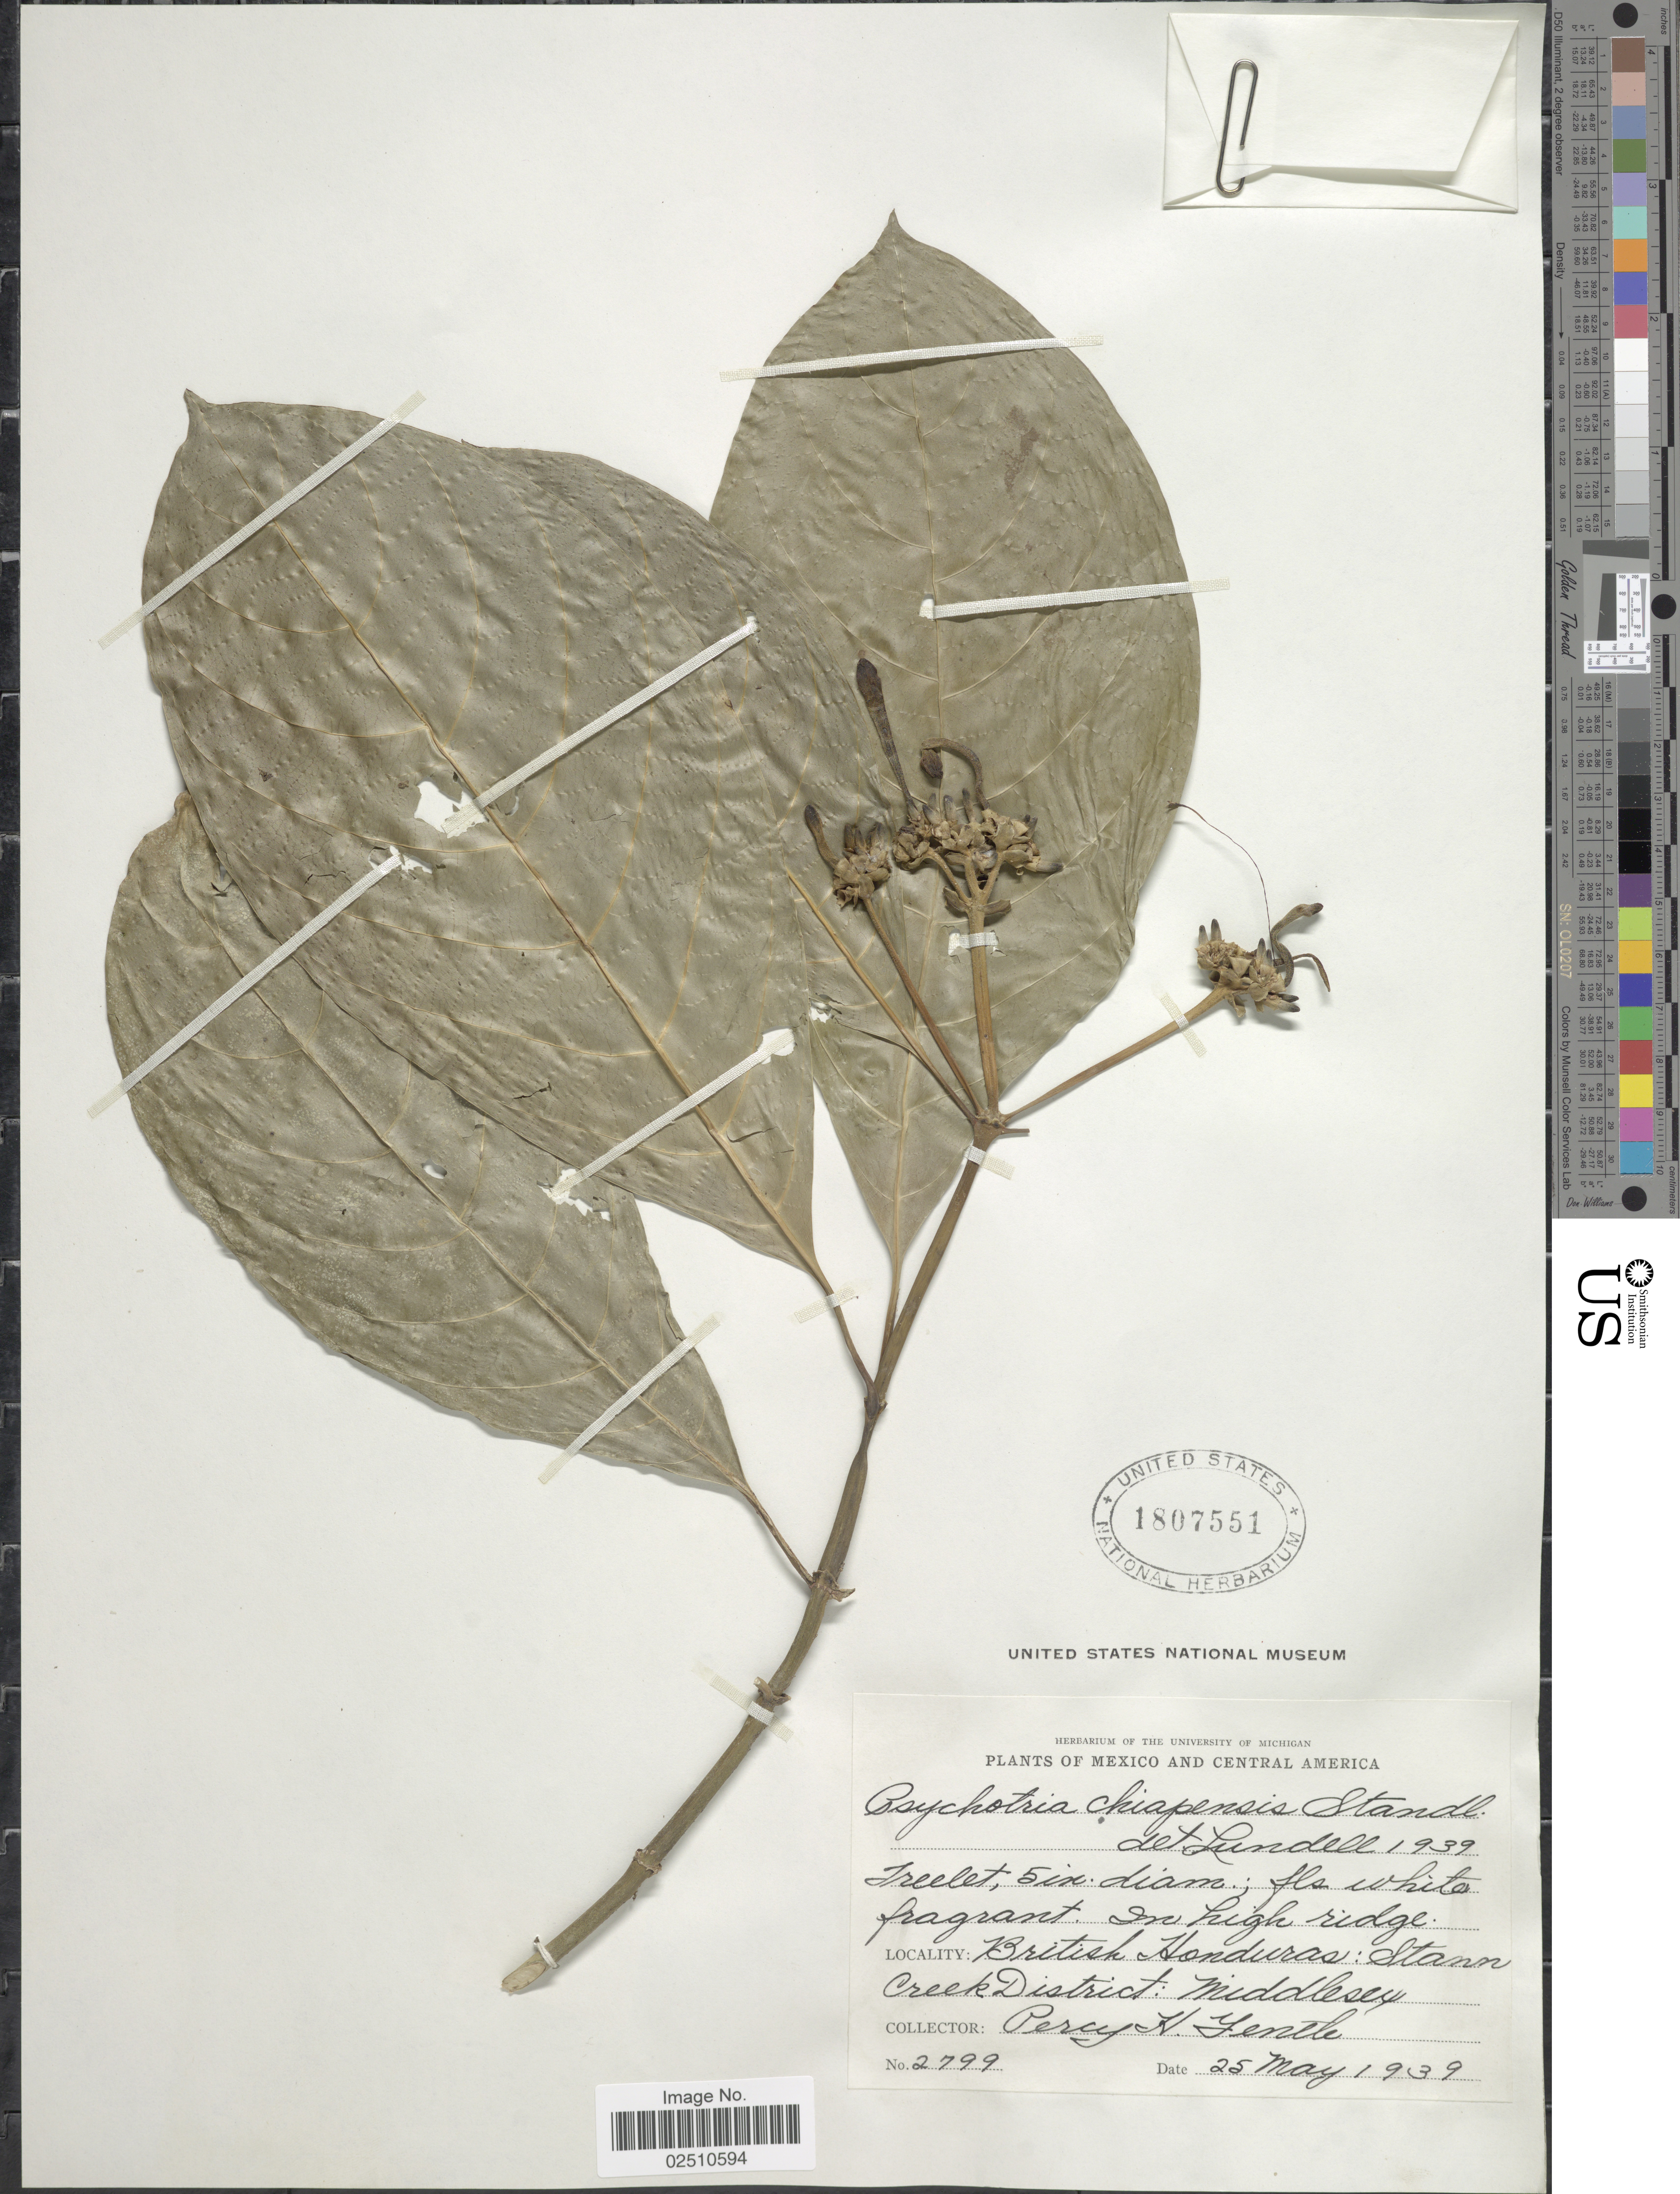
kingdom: Plantae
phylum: Tracheophyta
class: Magnoliopsida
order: Gentianales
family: Rubiaceae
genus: Psychotria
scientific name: Psychotria chiapensis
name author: Standl.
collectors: P. H. Gentle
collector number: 2799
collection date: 1939-05-25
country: Belize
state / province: Stann Creek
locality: British Honduras, Middlesex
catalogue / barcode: US 1807551